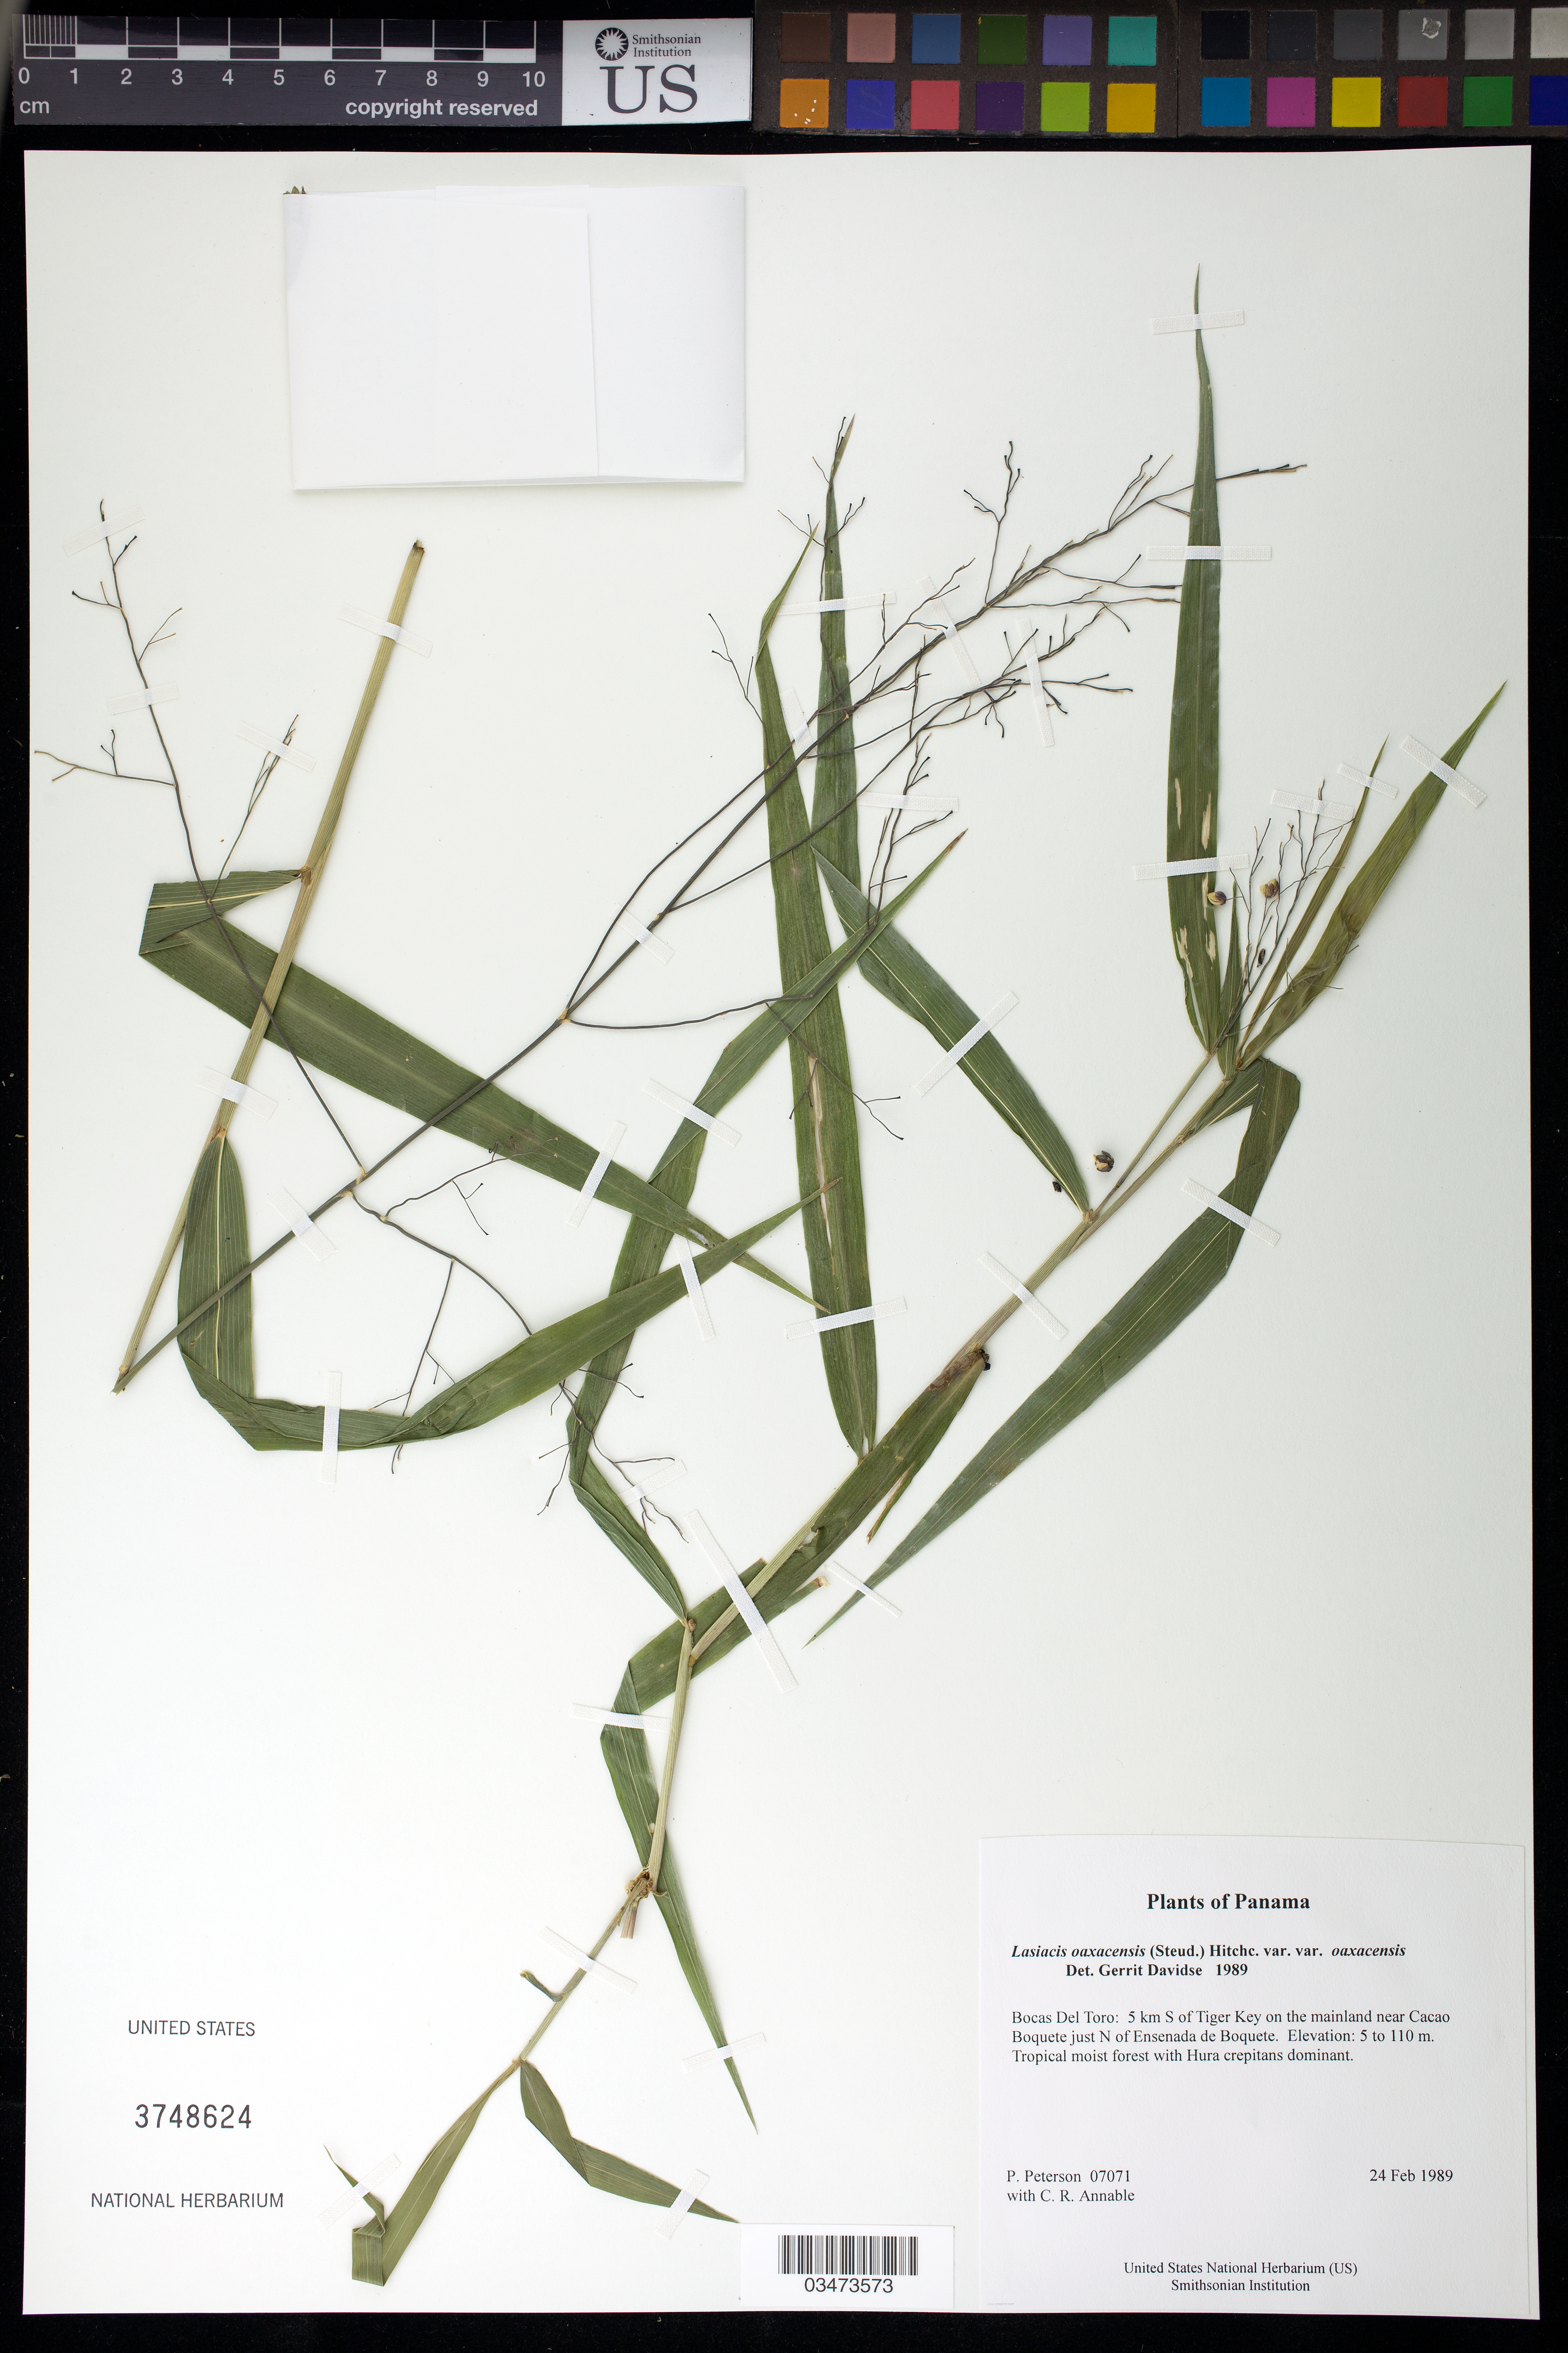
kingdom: Plantae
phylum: Tracheophyta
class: Liliopsida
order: Poales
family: Poaceae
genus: Lasiacis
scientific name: Lasiacis oaxacensis var. oaxacensis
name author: (Steud.) Hitchc.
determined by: Davidse, Gerrit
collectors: P. M. Peterson & C. R. Annable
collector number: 07071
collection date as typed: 24 Feb 1989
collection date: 1989-02-24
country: Panama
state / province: Bocas del Toro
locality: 5 km S of Tiger Key on the mainland near Cacao Boquete just N of Ensenada de Boquete.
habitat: Tropical moist forest with Hura crepitans dominant.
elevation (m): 5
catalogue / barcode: US 3748624